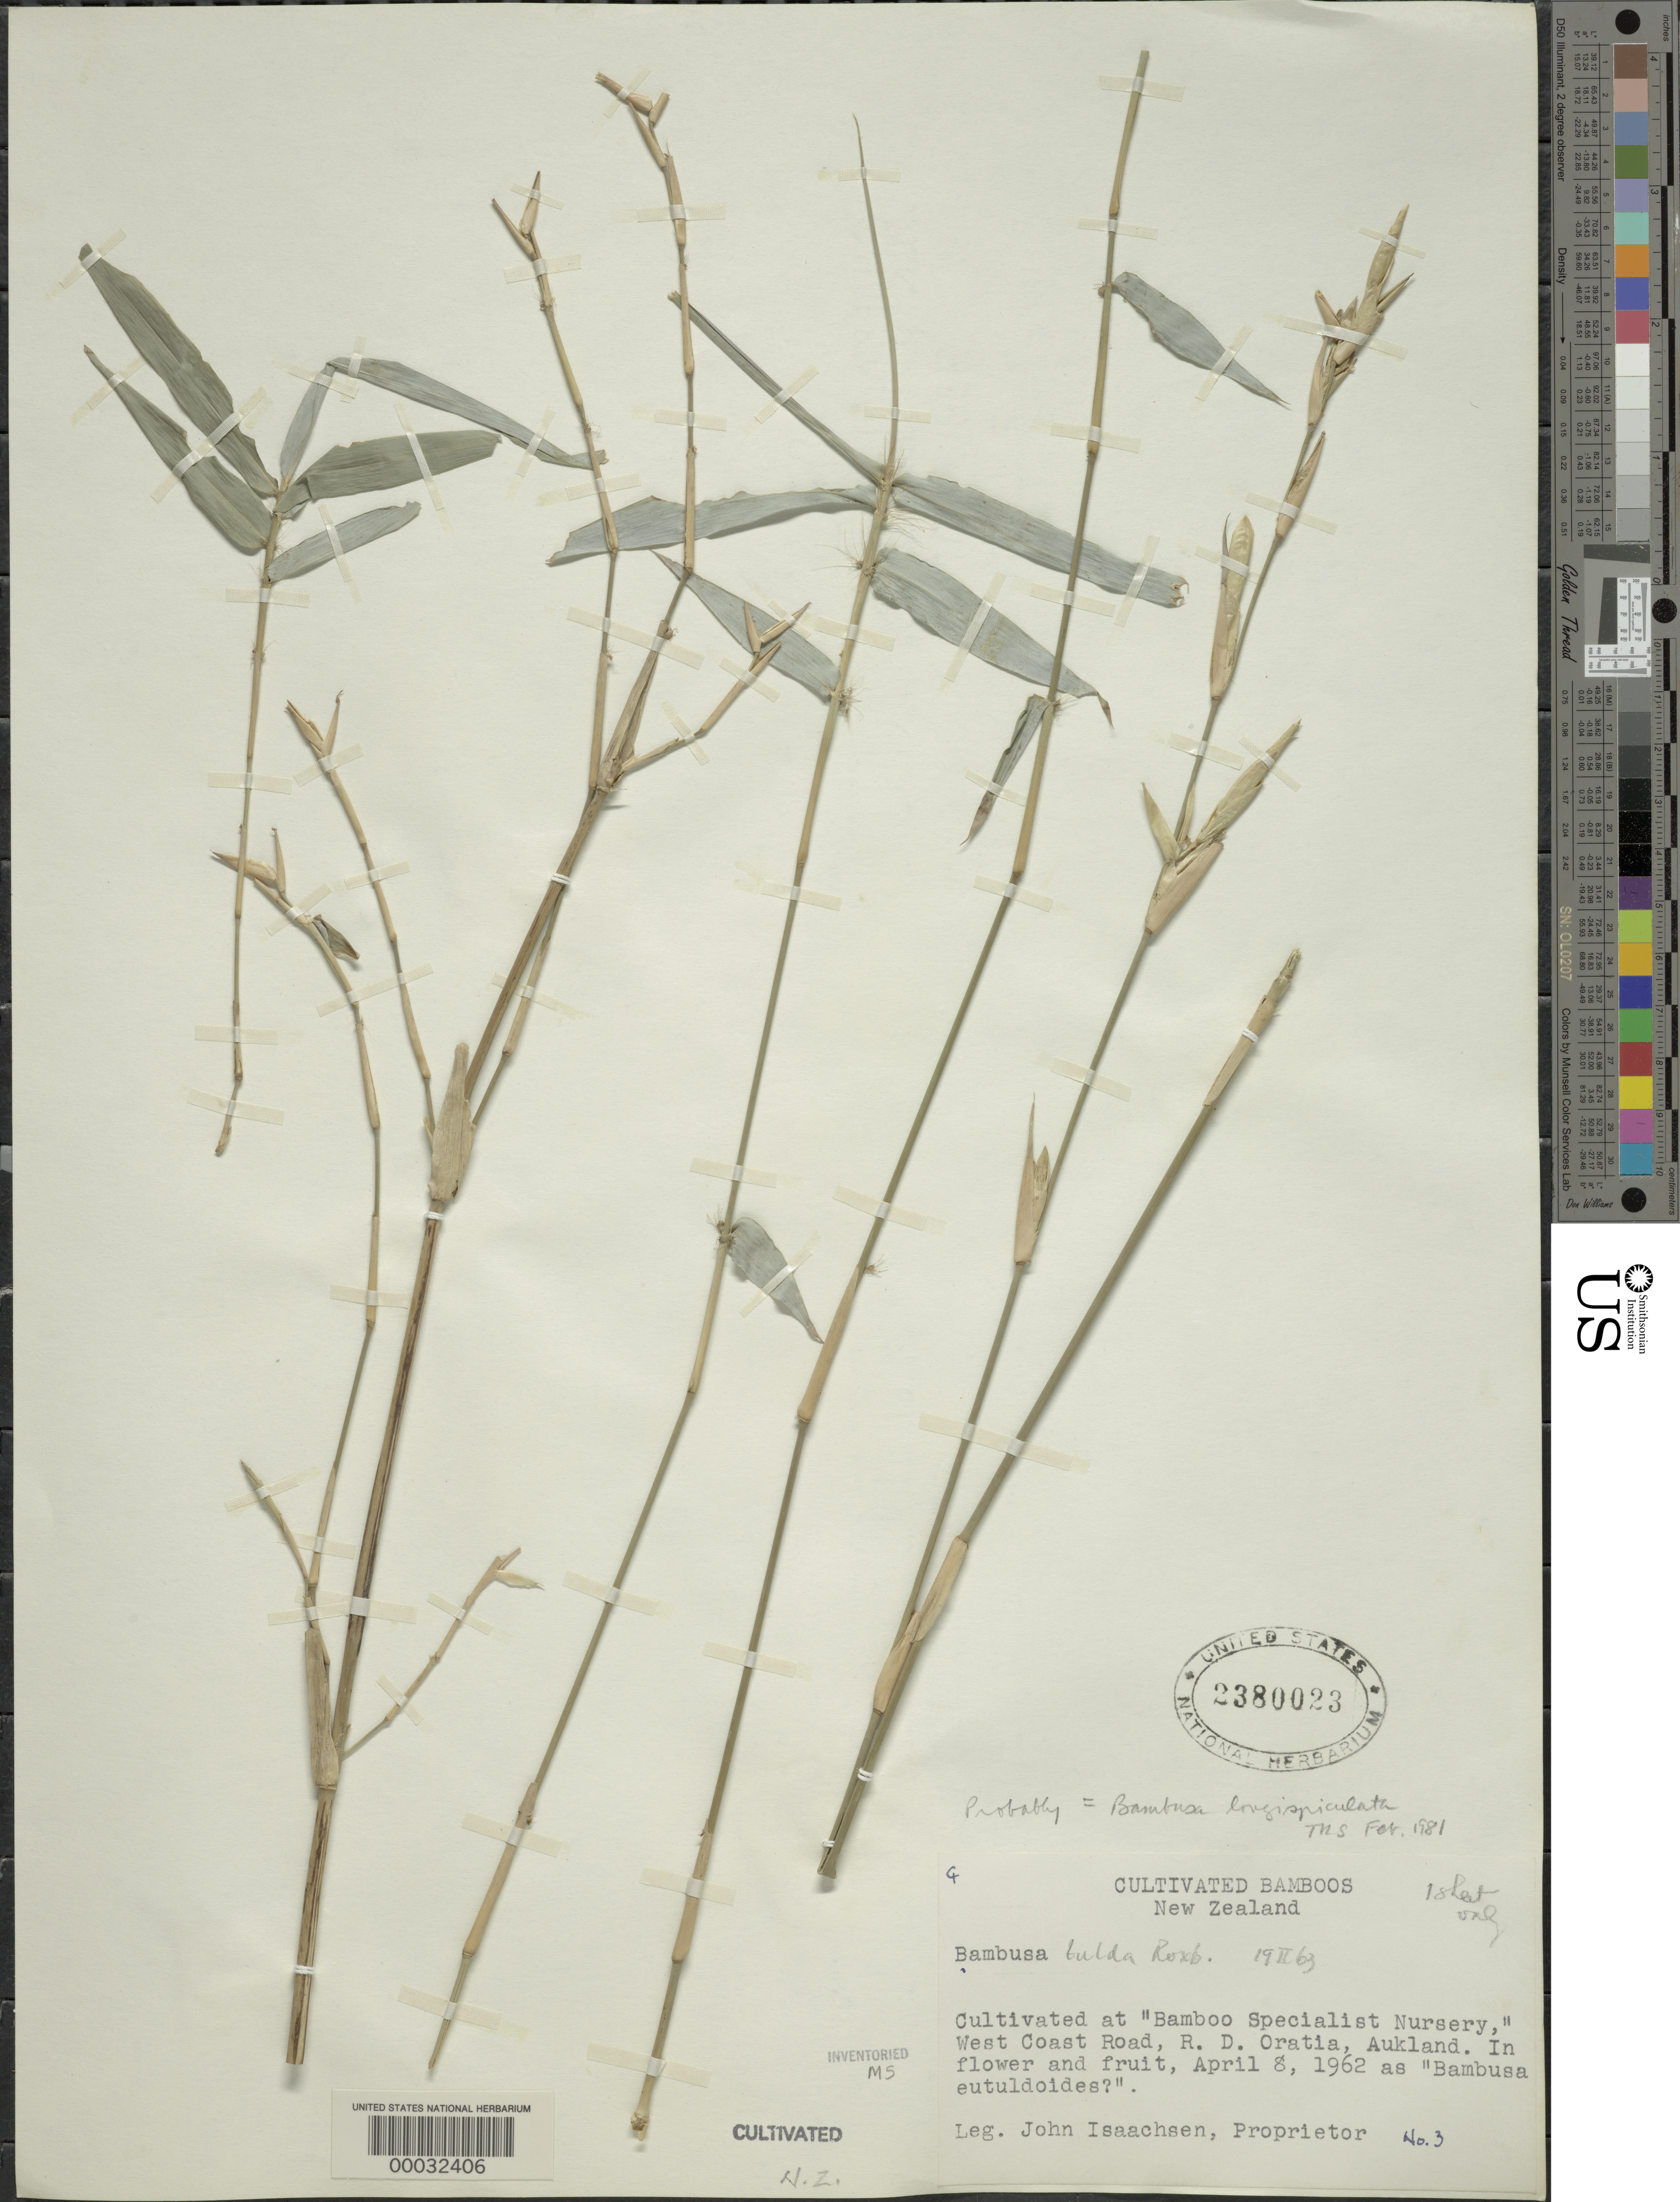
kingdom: Plantae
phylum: Tracheophyta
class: Liliopsida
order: Poales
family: Poaceae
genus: Bambusa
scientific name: Bambusa longispiculata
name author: Gamble ex Brandis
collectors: J. Isaachsen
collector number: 3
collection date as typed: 08 Apr 1962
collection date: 1962-04-08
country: New Zealand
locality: Bamboo specialist nursery-aukland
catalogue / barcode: US 2380023